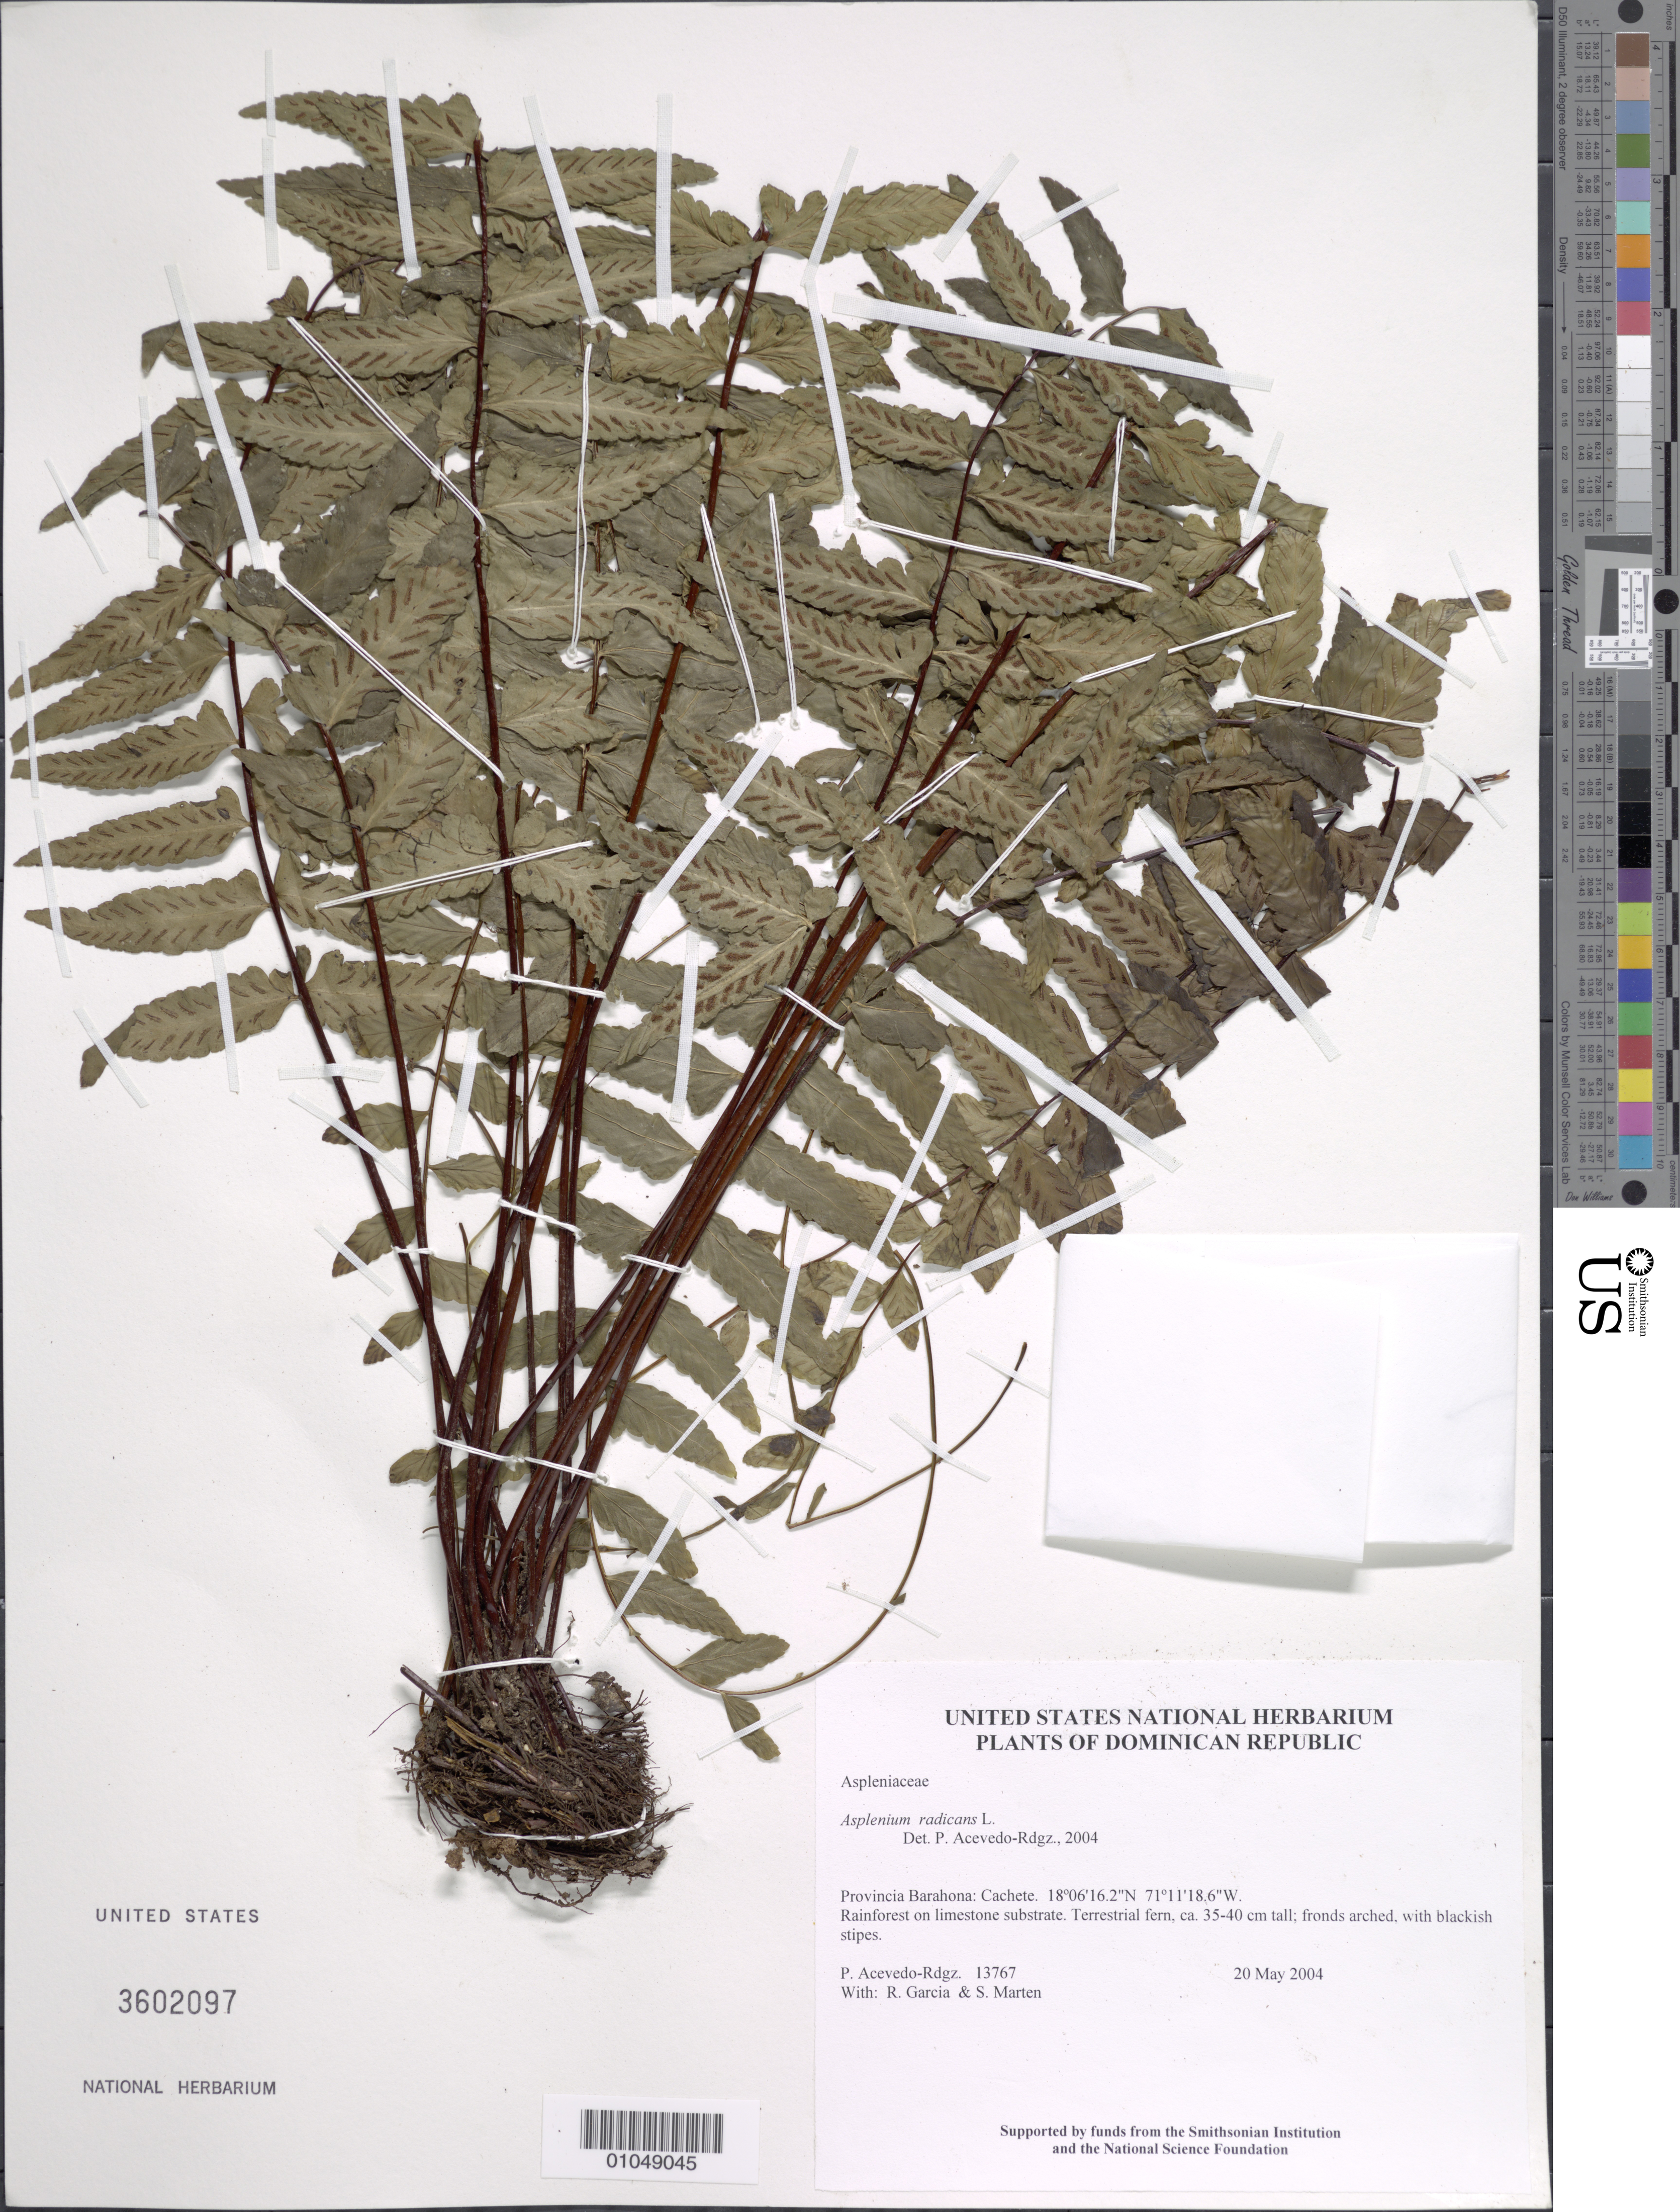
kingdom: Plantae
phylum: Tracheophyta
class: Polypodiopsida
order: Polypodiales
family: Aspleniaceae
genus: Asplenium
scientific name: Asplenium radicans var. radicans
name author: L.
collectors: P. Acevedo-Rodr., R. G. García & S. Marten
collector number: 13767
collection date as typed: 20 May 2004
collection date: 2004-05-20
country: Dominican Republic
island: Hispaniola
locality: Provincia Barahona: Cachete.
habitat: Rainforest on limestone substrate.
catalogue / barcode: US 3602097